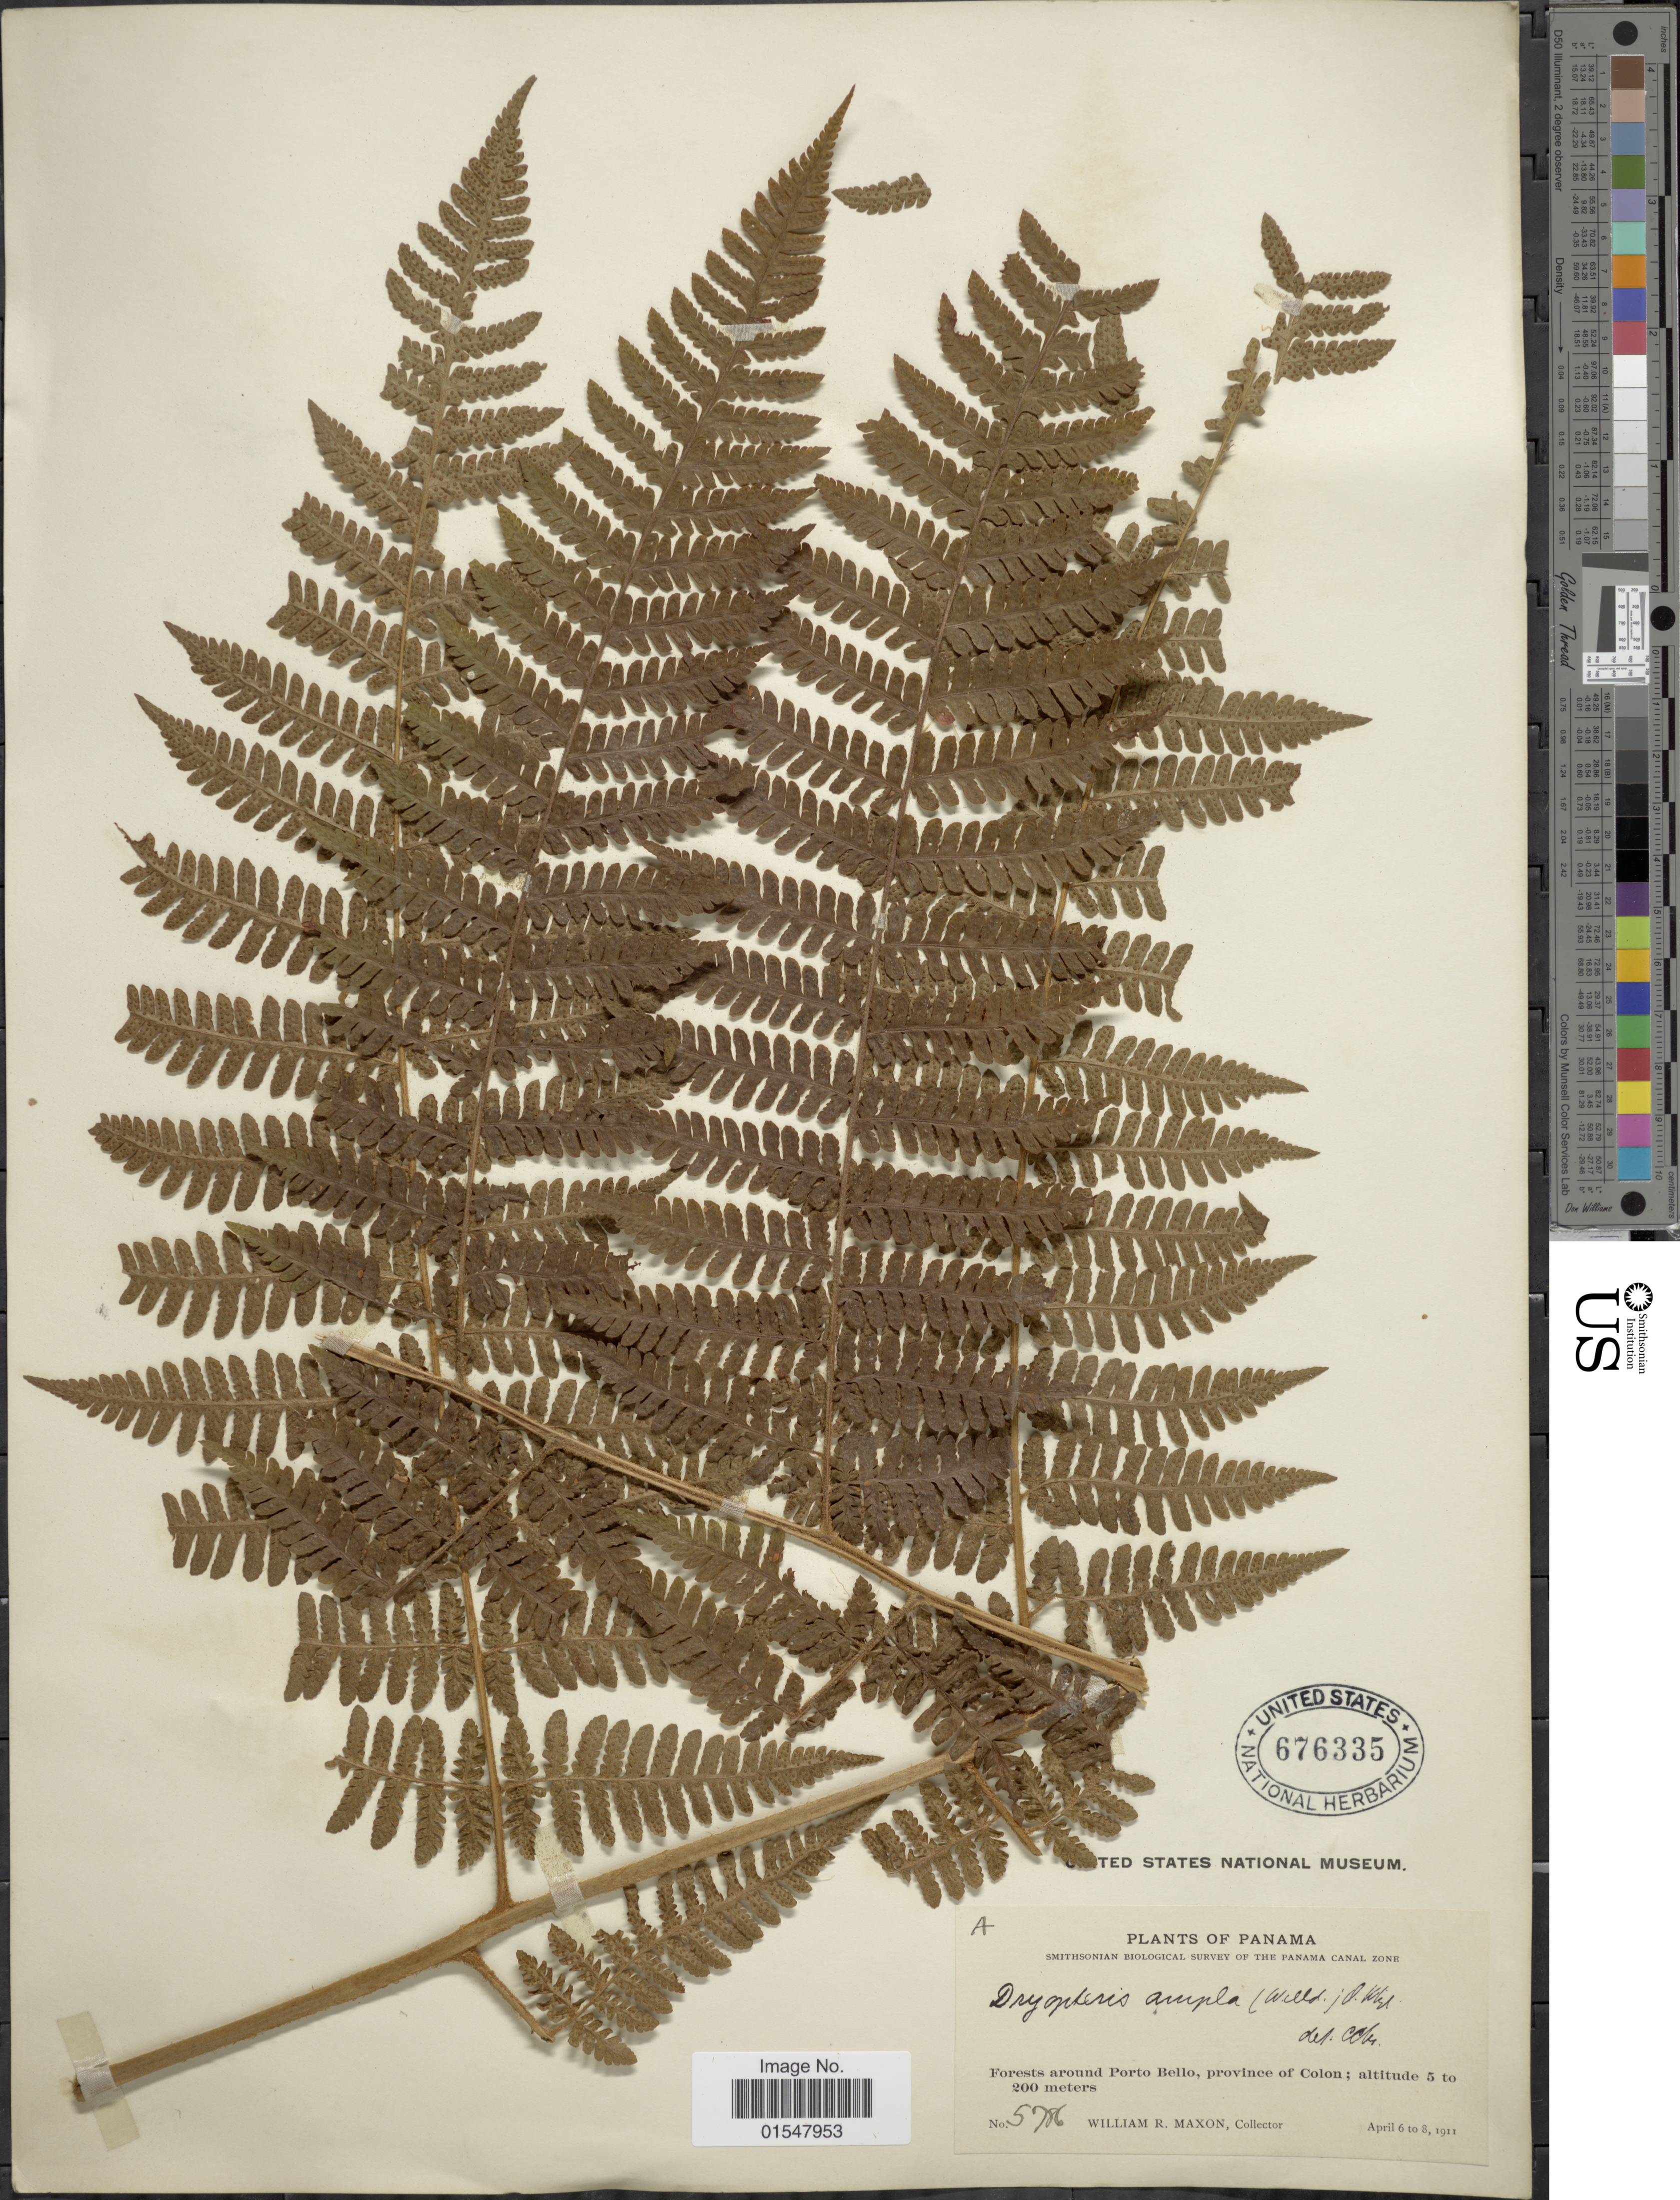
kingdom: Plantae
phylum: Tracheophyta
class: Polypodiopsida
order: Polypodiales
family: Dryopteridaceae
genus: Ctenitis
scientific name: Ctenitis sloanei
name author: (Poepp. ex Spreng.) C.V. Morton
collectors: W. R. Maxon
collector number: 5786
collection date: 1911-04-06/1911-04-08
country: Panama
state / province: Colón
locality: Panama, The Panama Canal zone. Forests around Porto Bello, province of Colon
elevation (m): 5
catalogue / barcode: US 676335